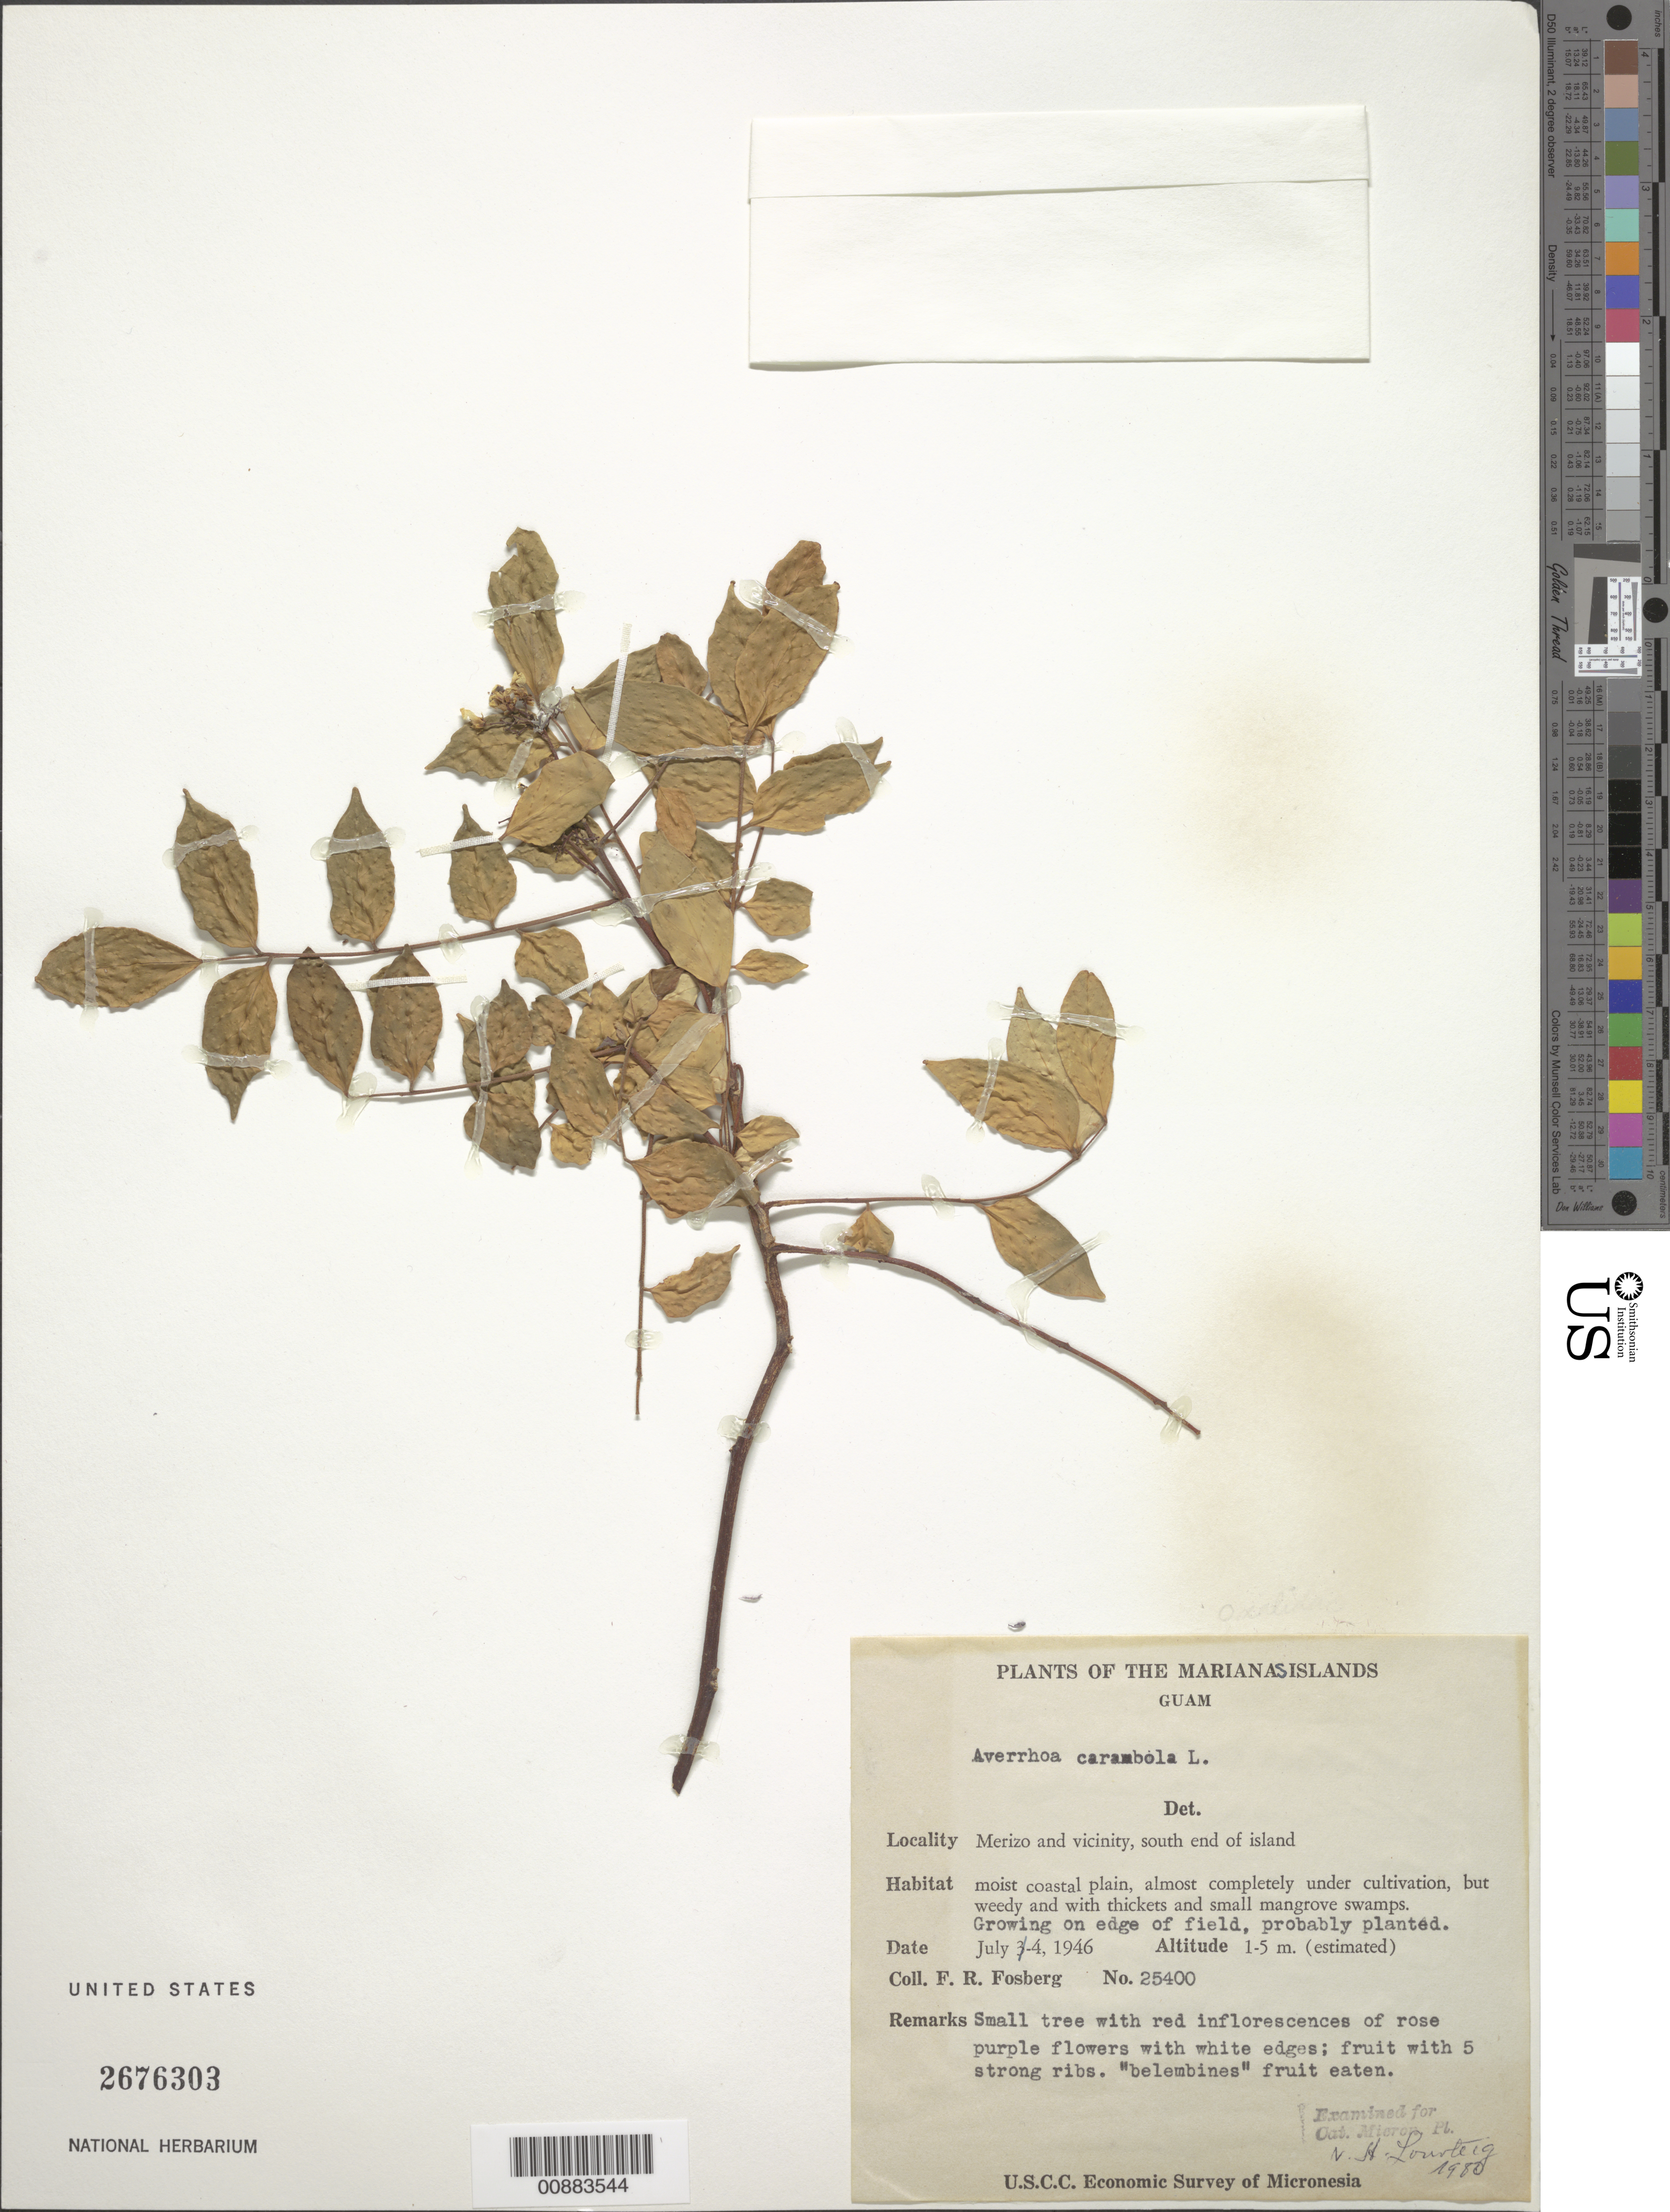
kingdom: Plantae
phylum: Tracheophyta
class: Magnoliopsida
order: Oxalidales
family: Oxalidaceae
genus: Averrhoa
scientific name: Averrhoa carambola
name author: L.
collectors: F. R. Fosberg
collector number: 25400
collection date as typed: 04 Jul 1946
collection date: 1946-07-04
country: Guam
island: Guam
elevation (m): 1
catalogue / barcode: US 2676303